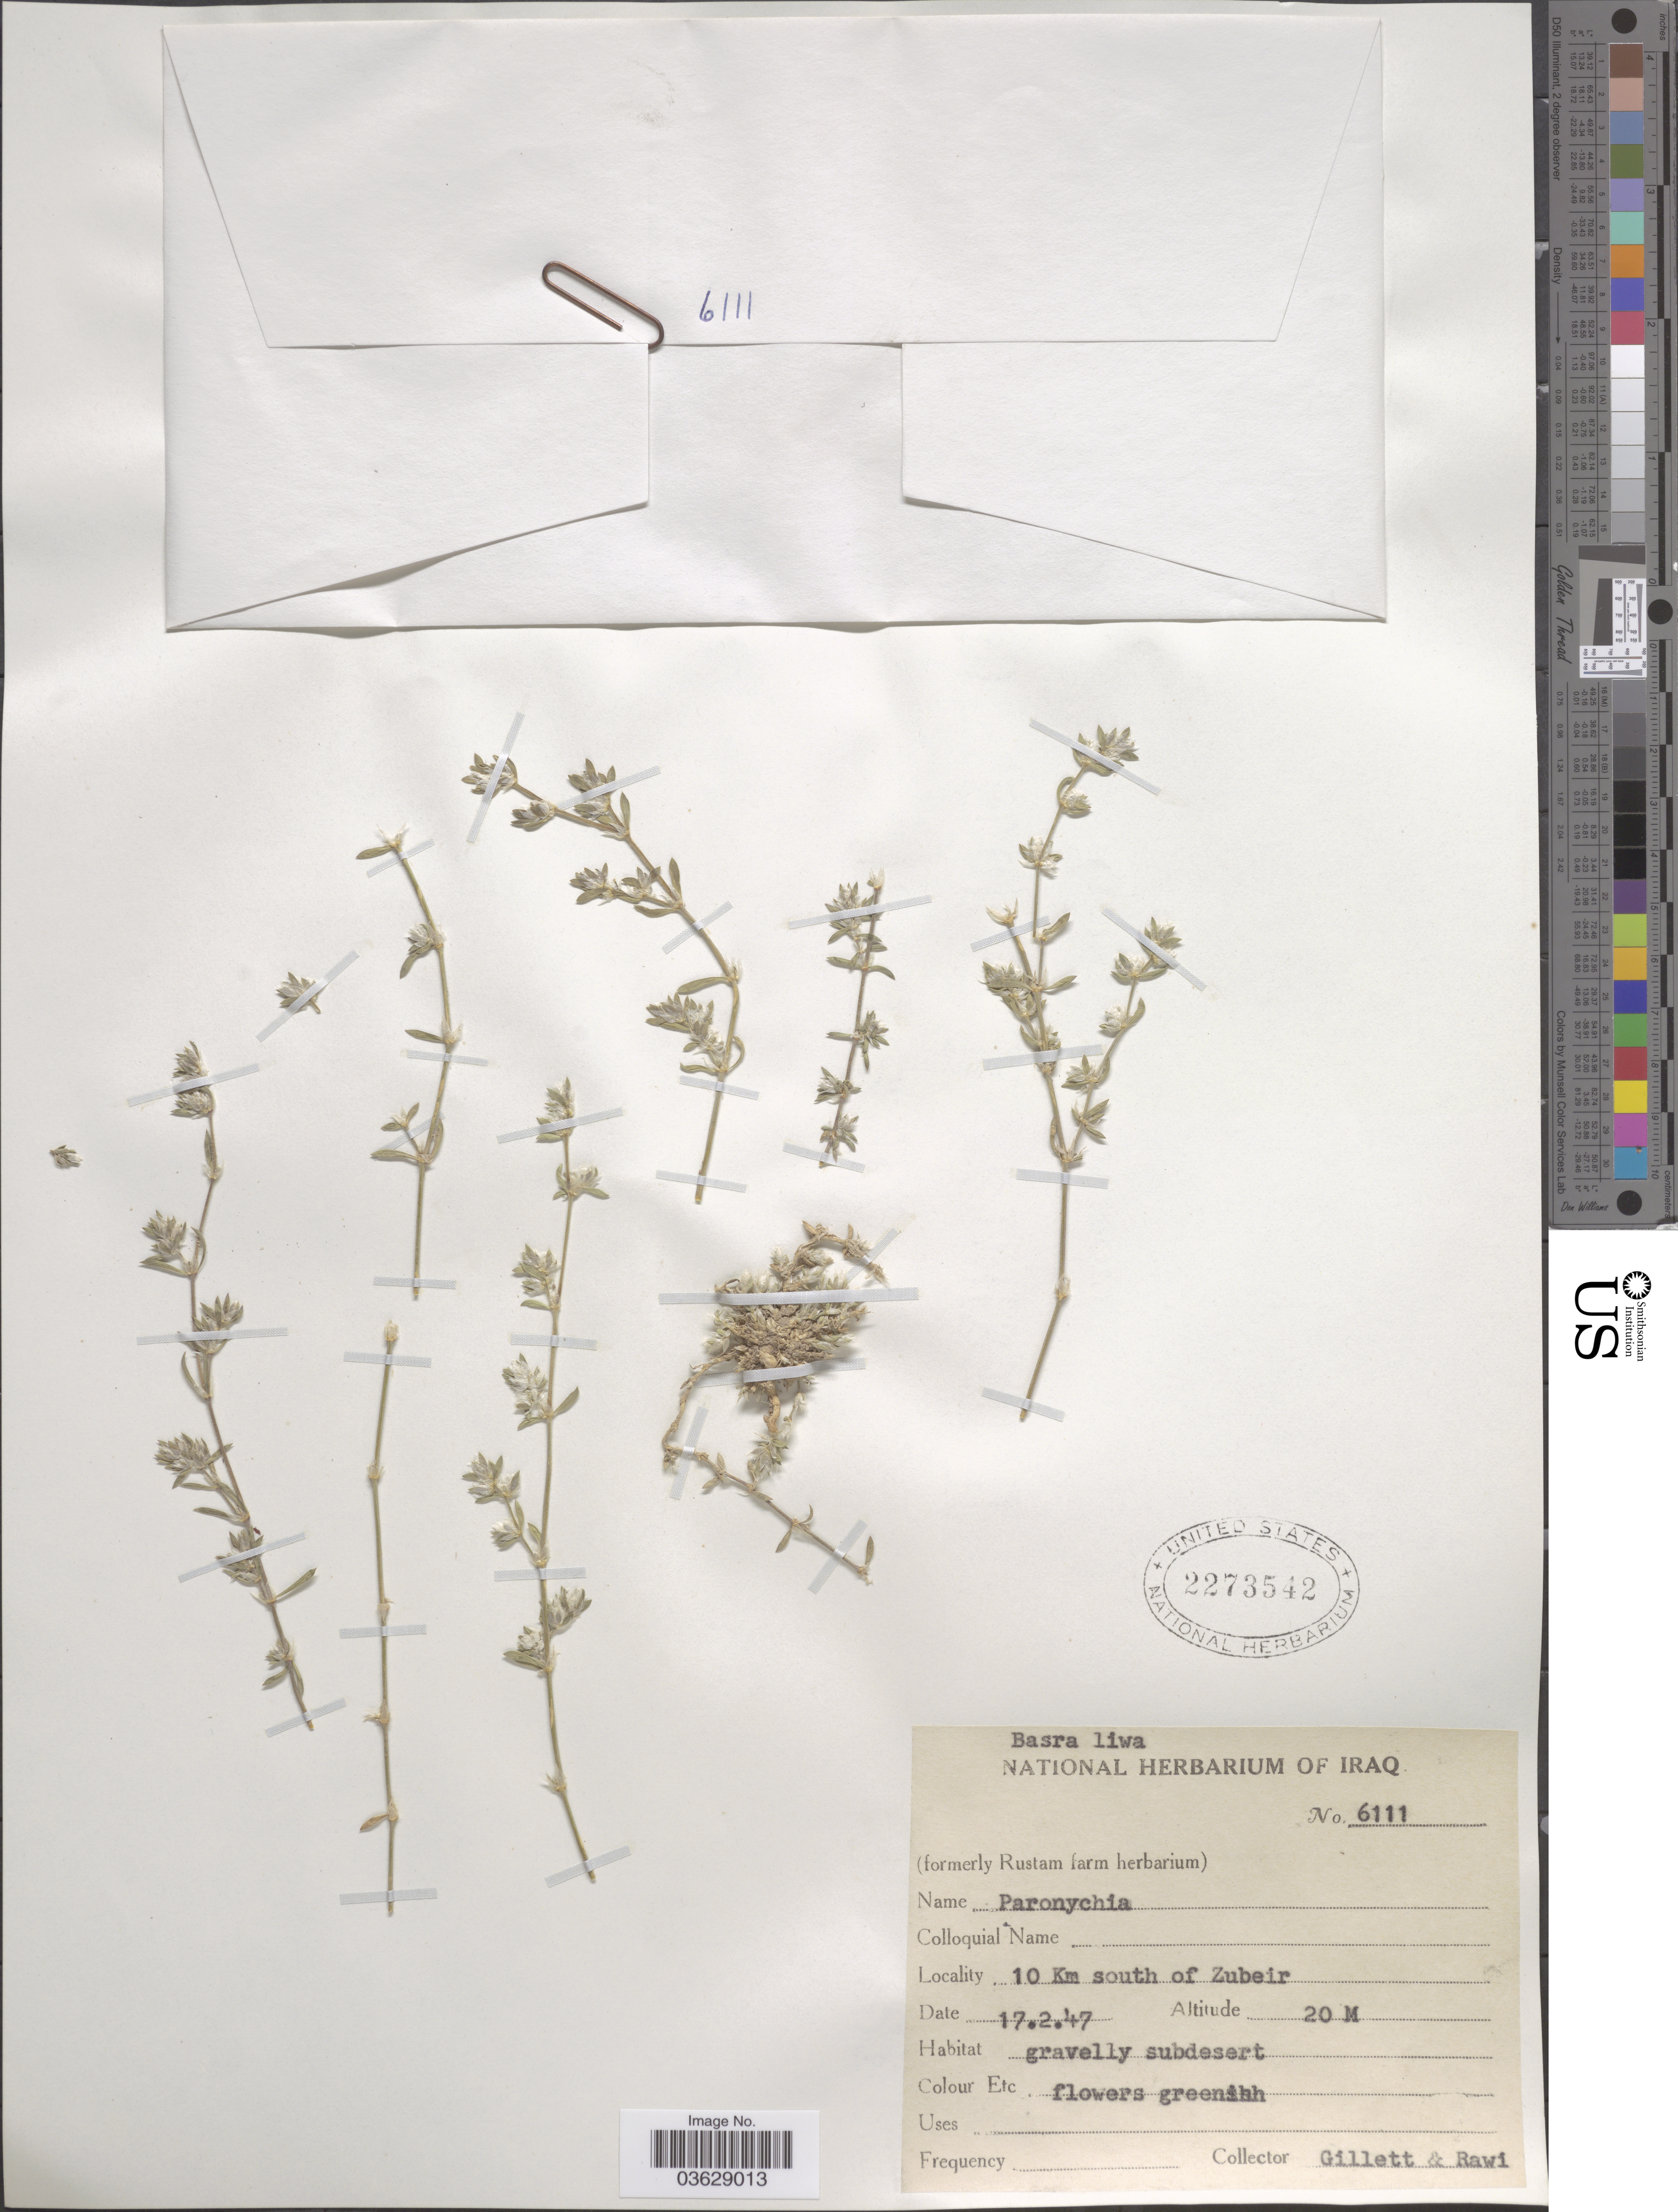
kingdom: Plantae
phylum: Tracheophyta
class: Magnoliopsida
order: Caryophyllales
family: Caryophyllaceae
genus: Paronychia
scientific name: Paronychia sp.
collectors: Gillett, -- & -. Rawi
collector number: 6111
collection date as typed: Transcribed d/m/y: 17/2/47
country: Iraq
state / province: Al Basrah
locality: Basra liwa. 10 Km south of Zubeir.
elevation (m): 20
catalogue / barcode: US 2273542